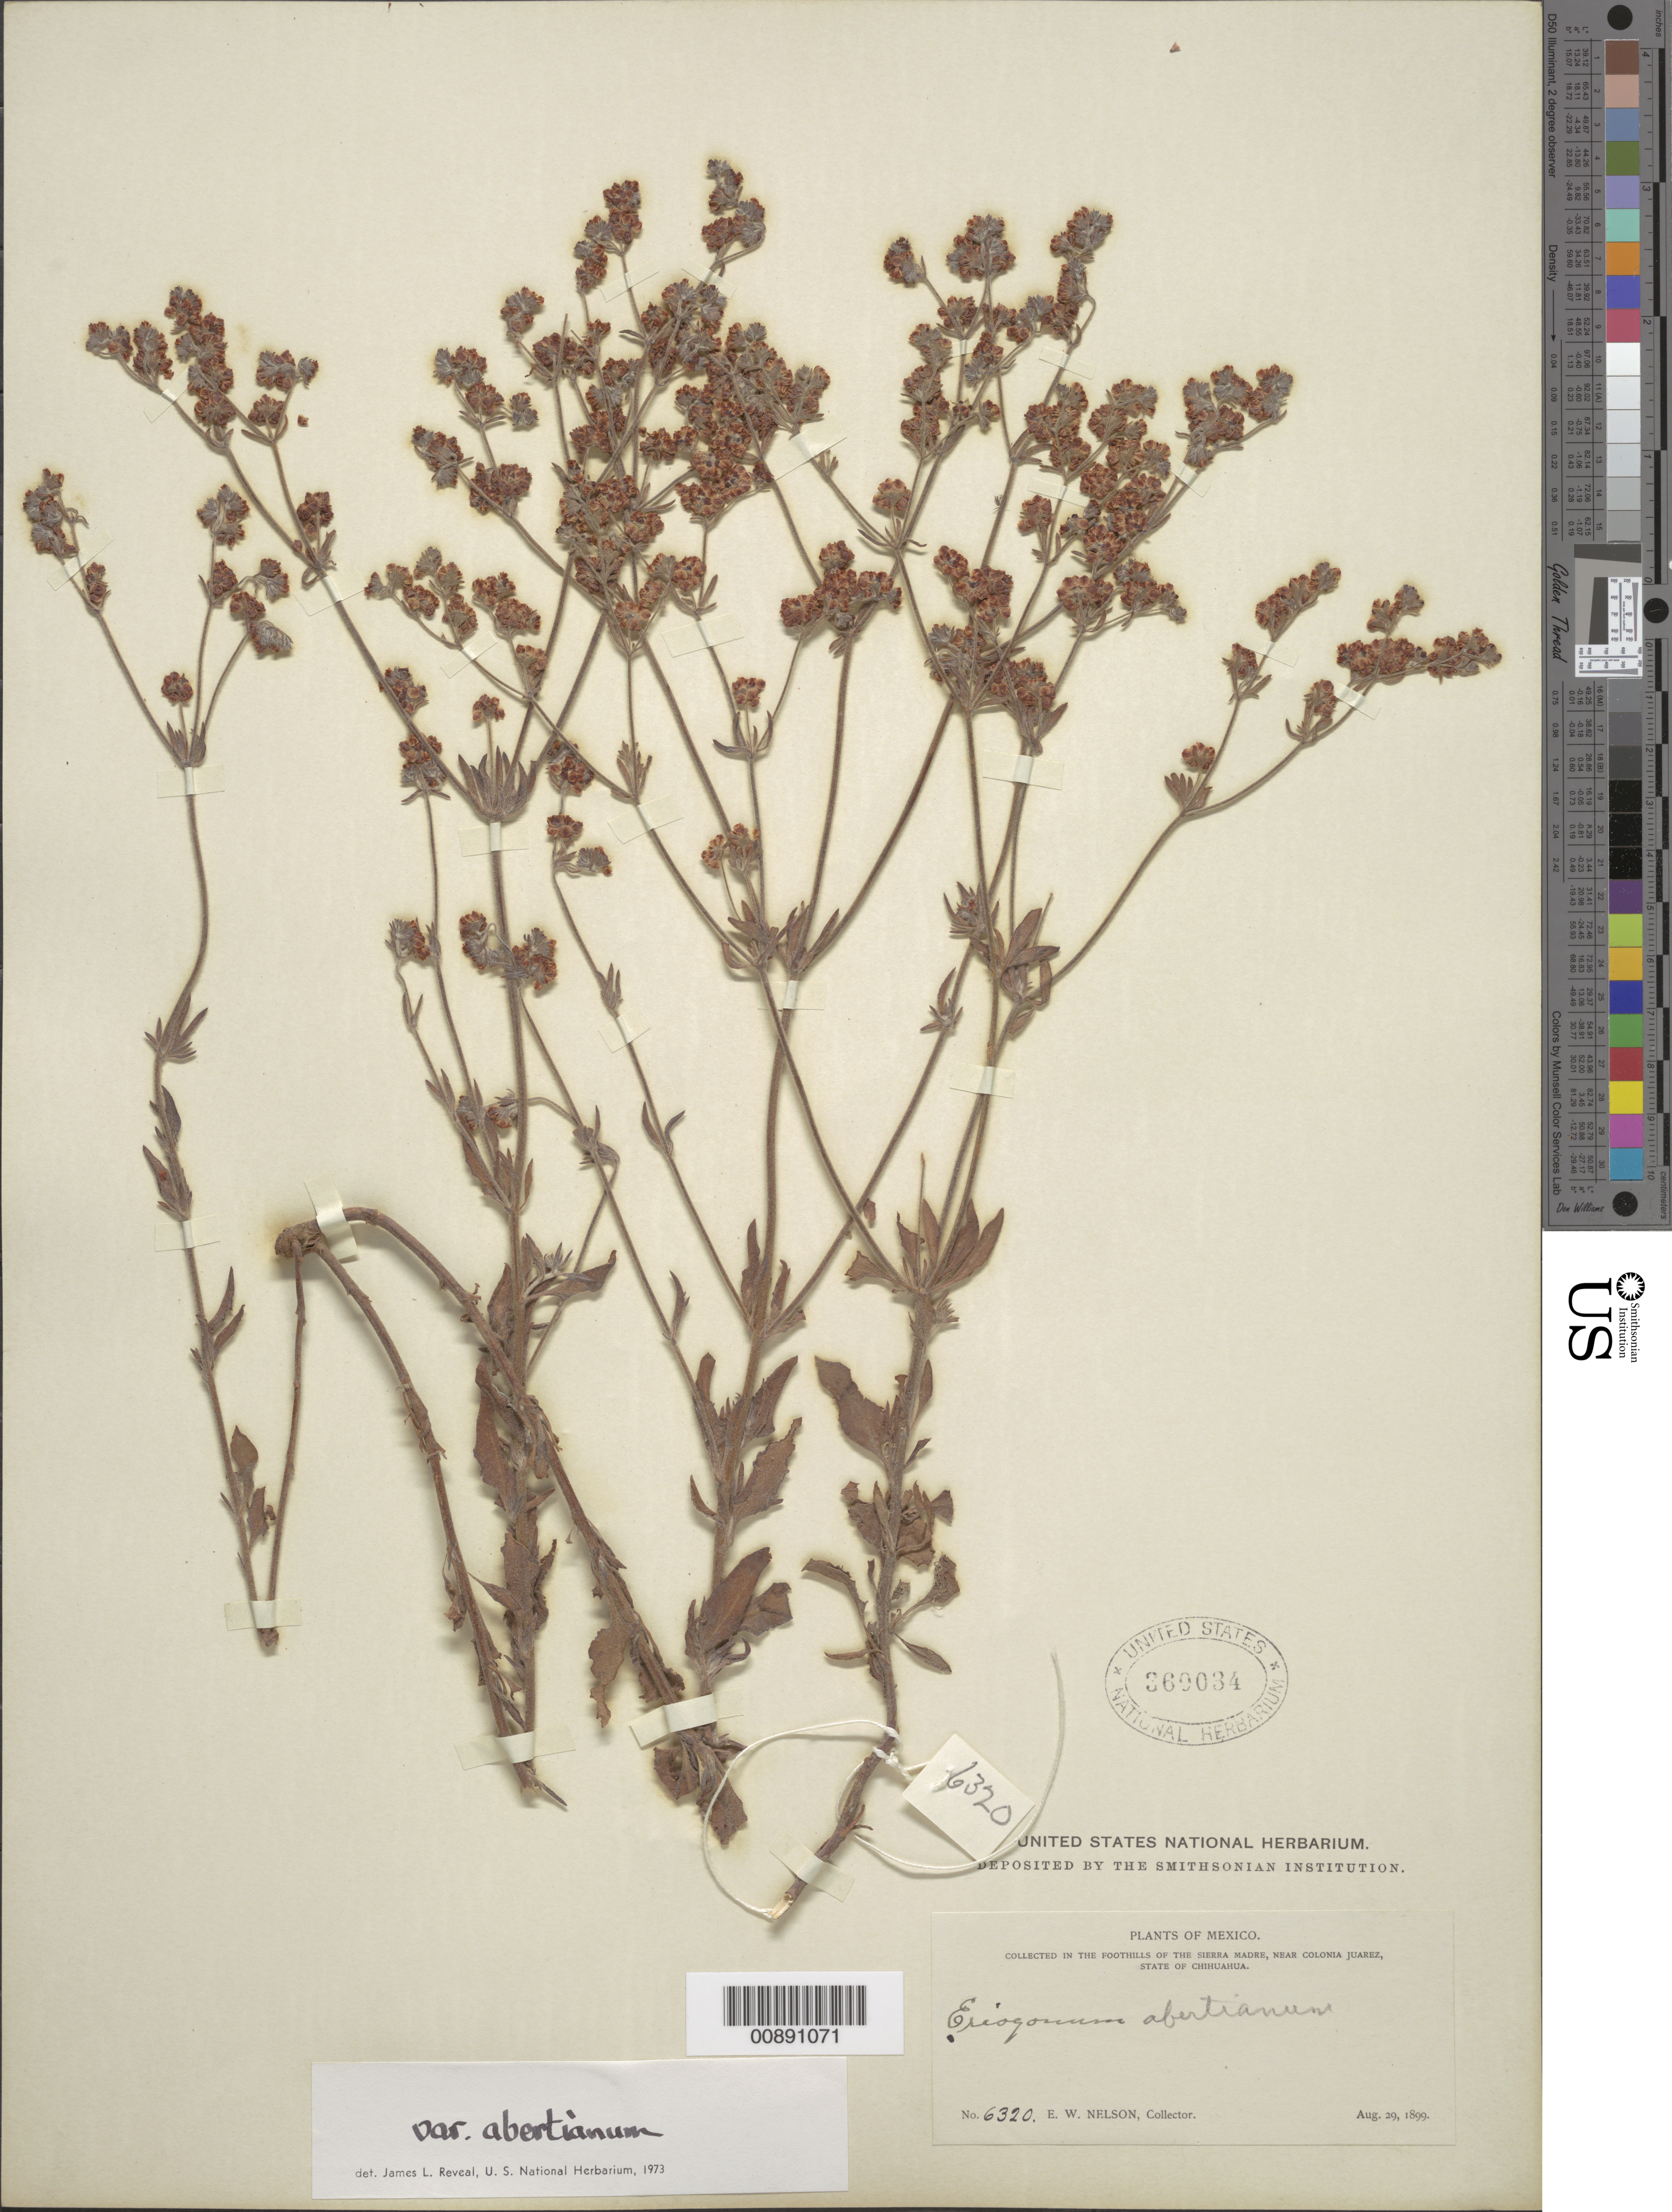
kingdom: Plantae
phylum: Tracheophyta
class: Magnoliopsida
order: Caryophyllales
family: Polygonaceae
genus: Eriogonum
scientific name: Eriogonum abertianum var. abertianum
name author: Torr.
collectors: E. W. Nelson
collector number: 6320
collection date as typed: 29 Aug 1899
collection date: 1899-08-29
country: Mexico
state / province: Chihuahua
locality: Foothills of the Sierra Madre, near Colonia Juárez, Chihuahua.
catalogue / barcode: US 360034